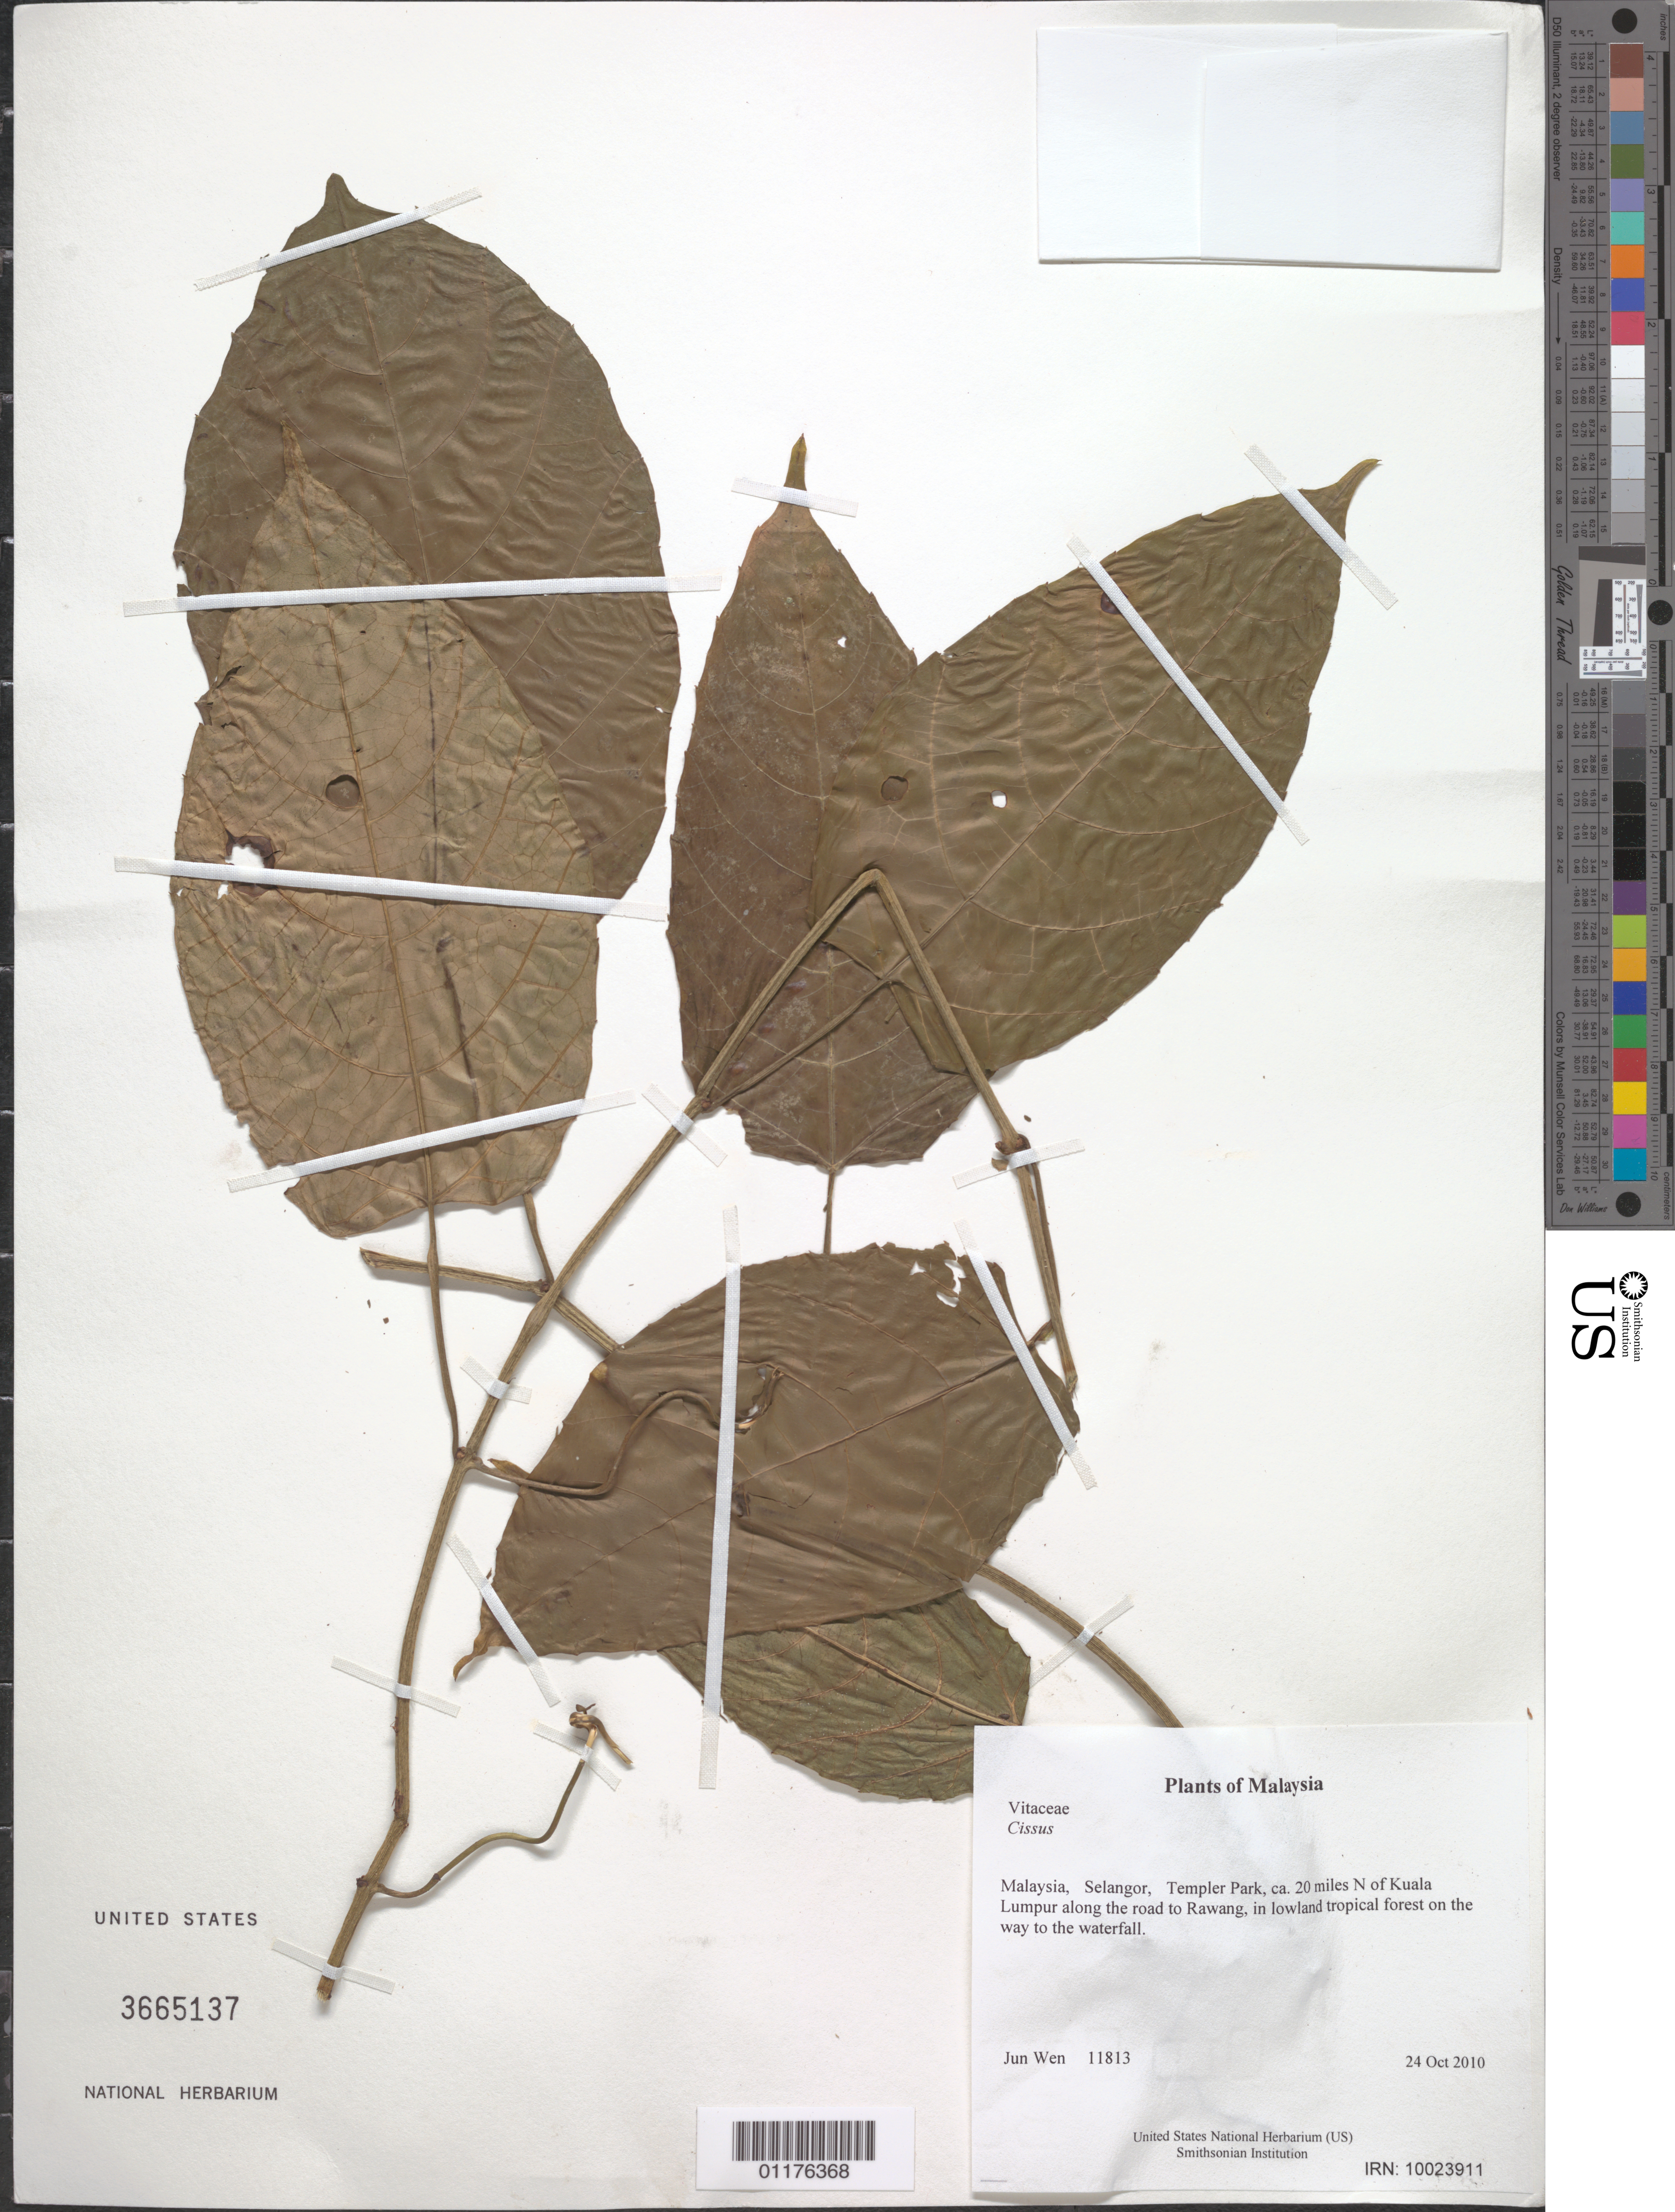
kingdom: Plantae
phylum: Tracheophyta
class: Magnoliopsida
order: Vitales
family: Vitaceae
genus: Cissus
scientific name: Cissus sp.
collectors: J. Wen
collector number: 11813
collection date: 2010-10-24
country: Malaysia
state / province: Selangor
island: Borneo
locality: Templer Park, ca. 20 miles N of Kuala Lumpur along the road to Rawang, in lowland tropical forest on the way to the waterfall.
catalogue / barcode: US 3665137